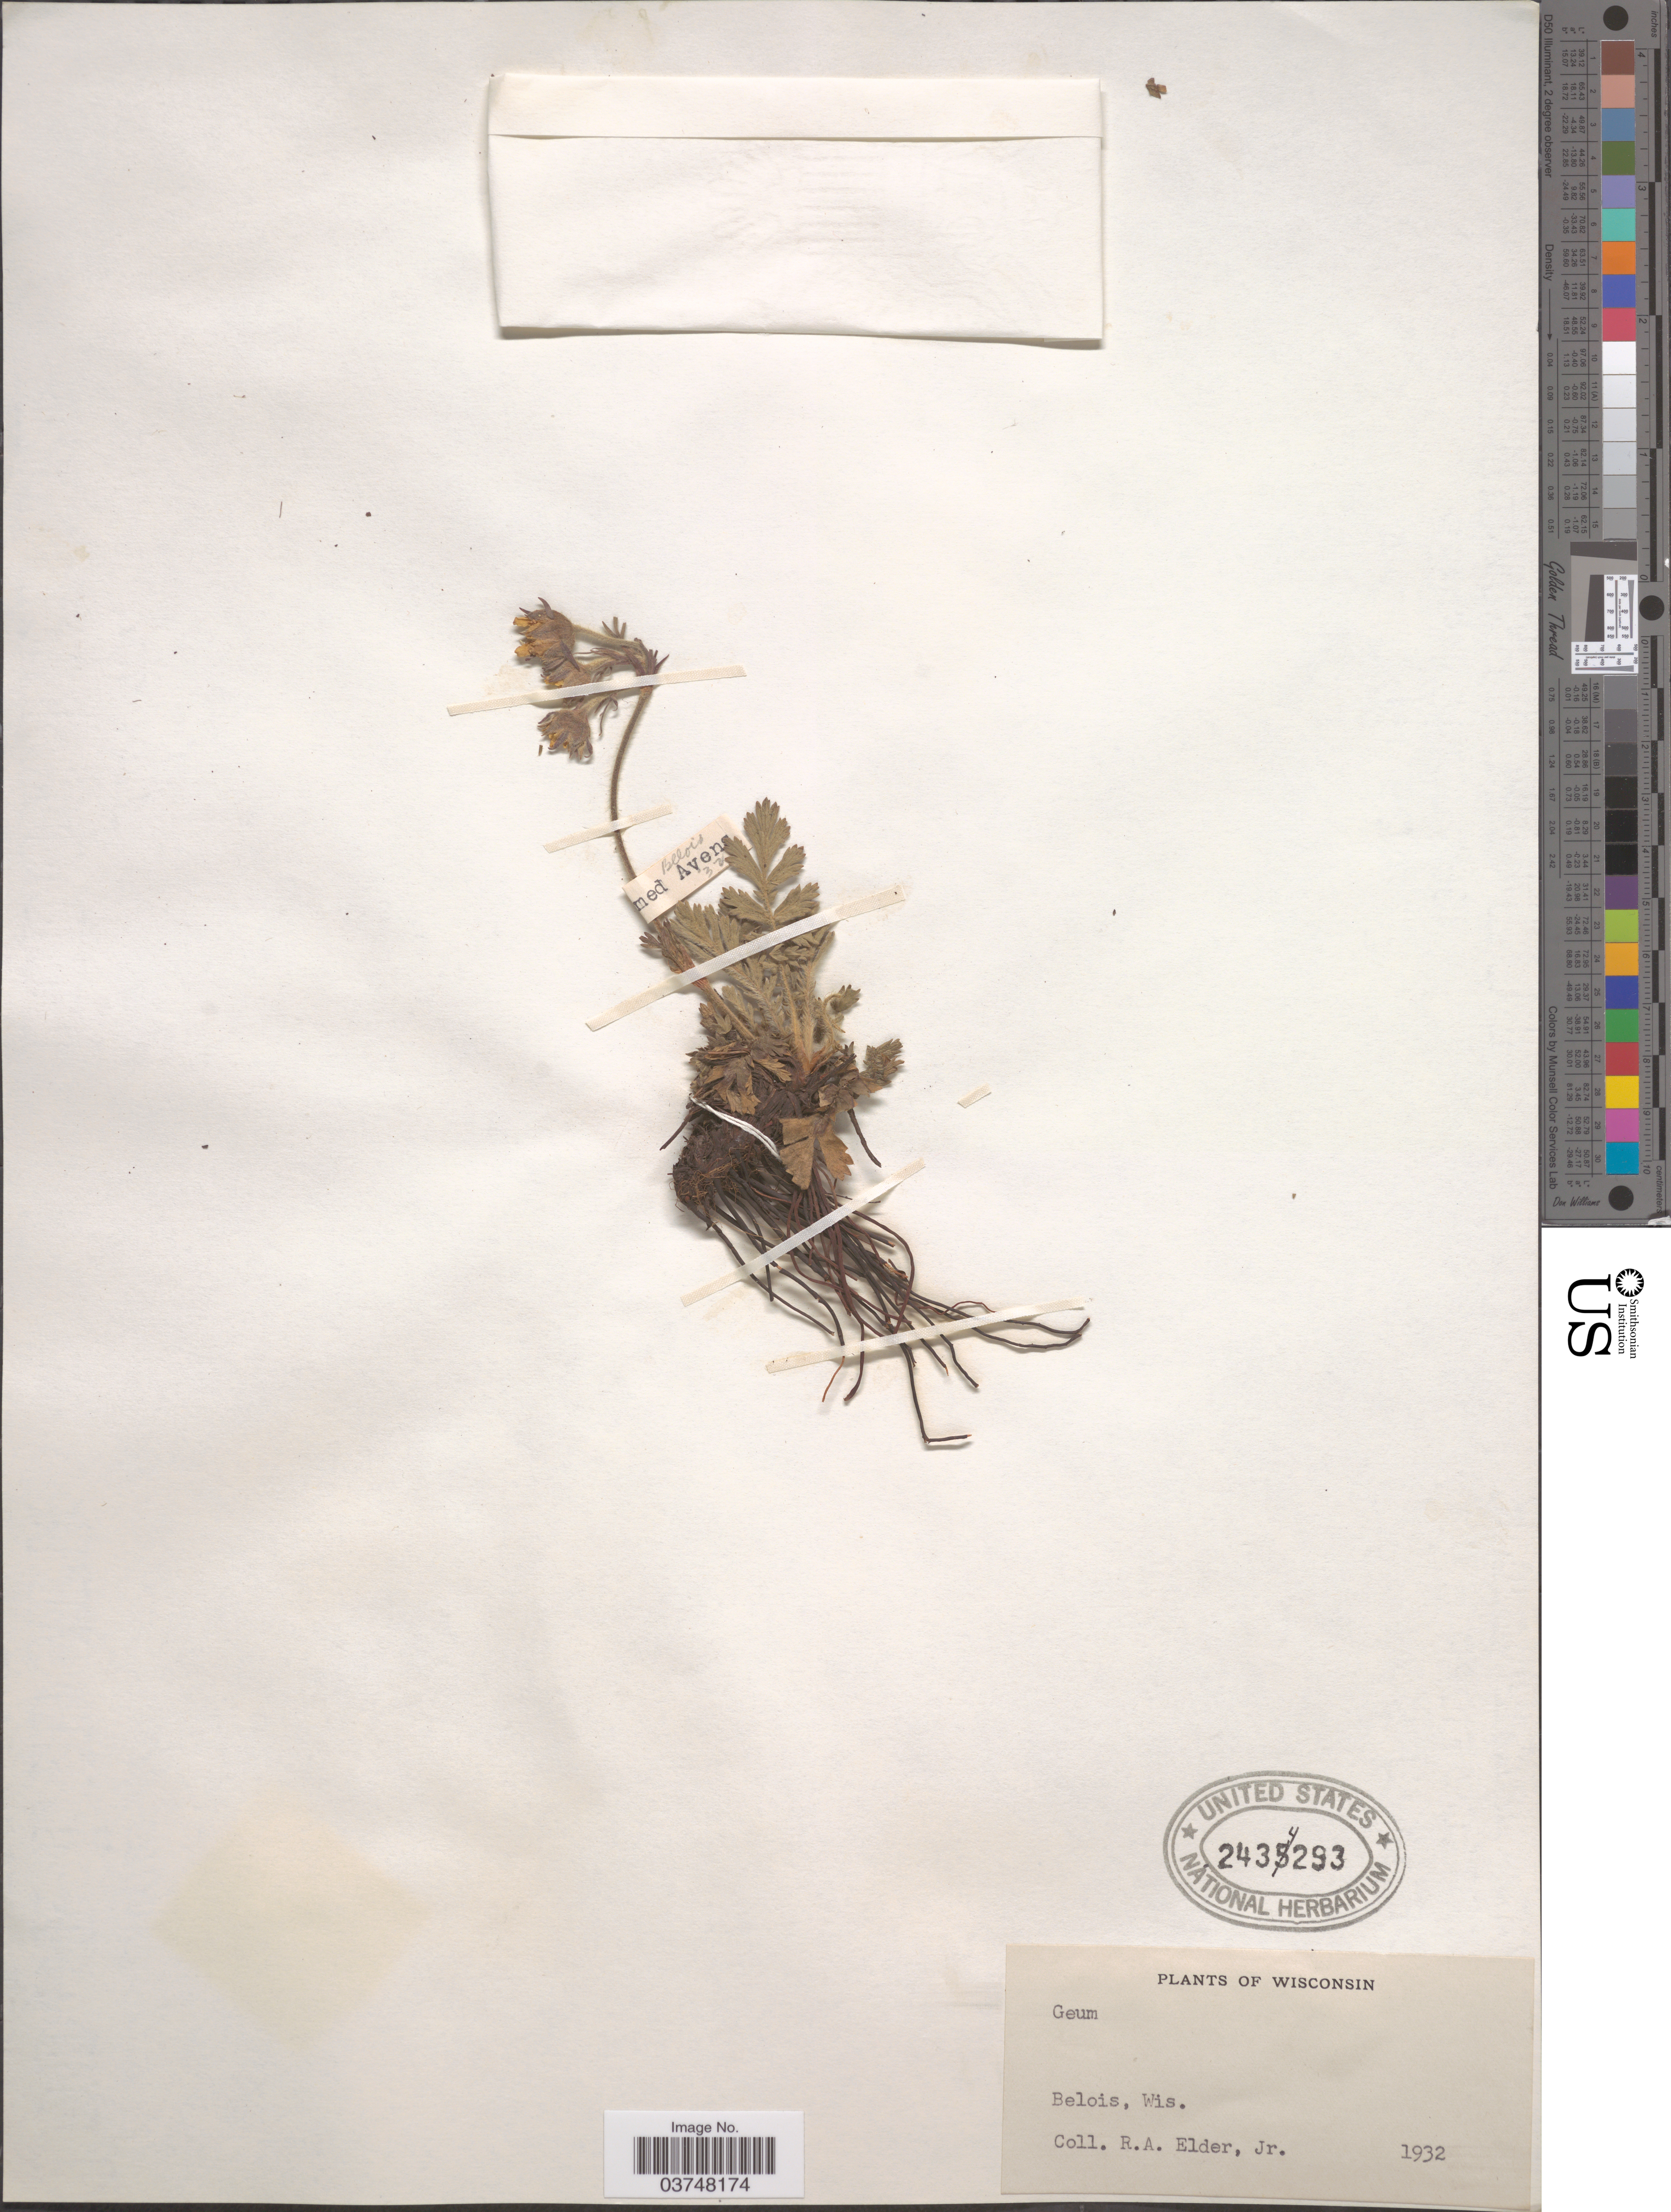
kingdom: Plantae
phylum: Tracheophyta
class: Magnoliopsida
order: Rosales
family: Rosaceae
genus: Geum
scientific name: Geum sp.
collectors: R. Elder Jr.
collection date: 1932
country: United States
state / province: Wisconsin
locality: Belois.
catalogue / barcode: US 2434293